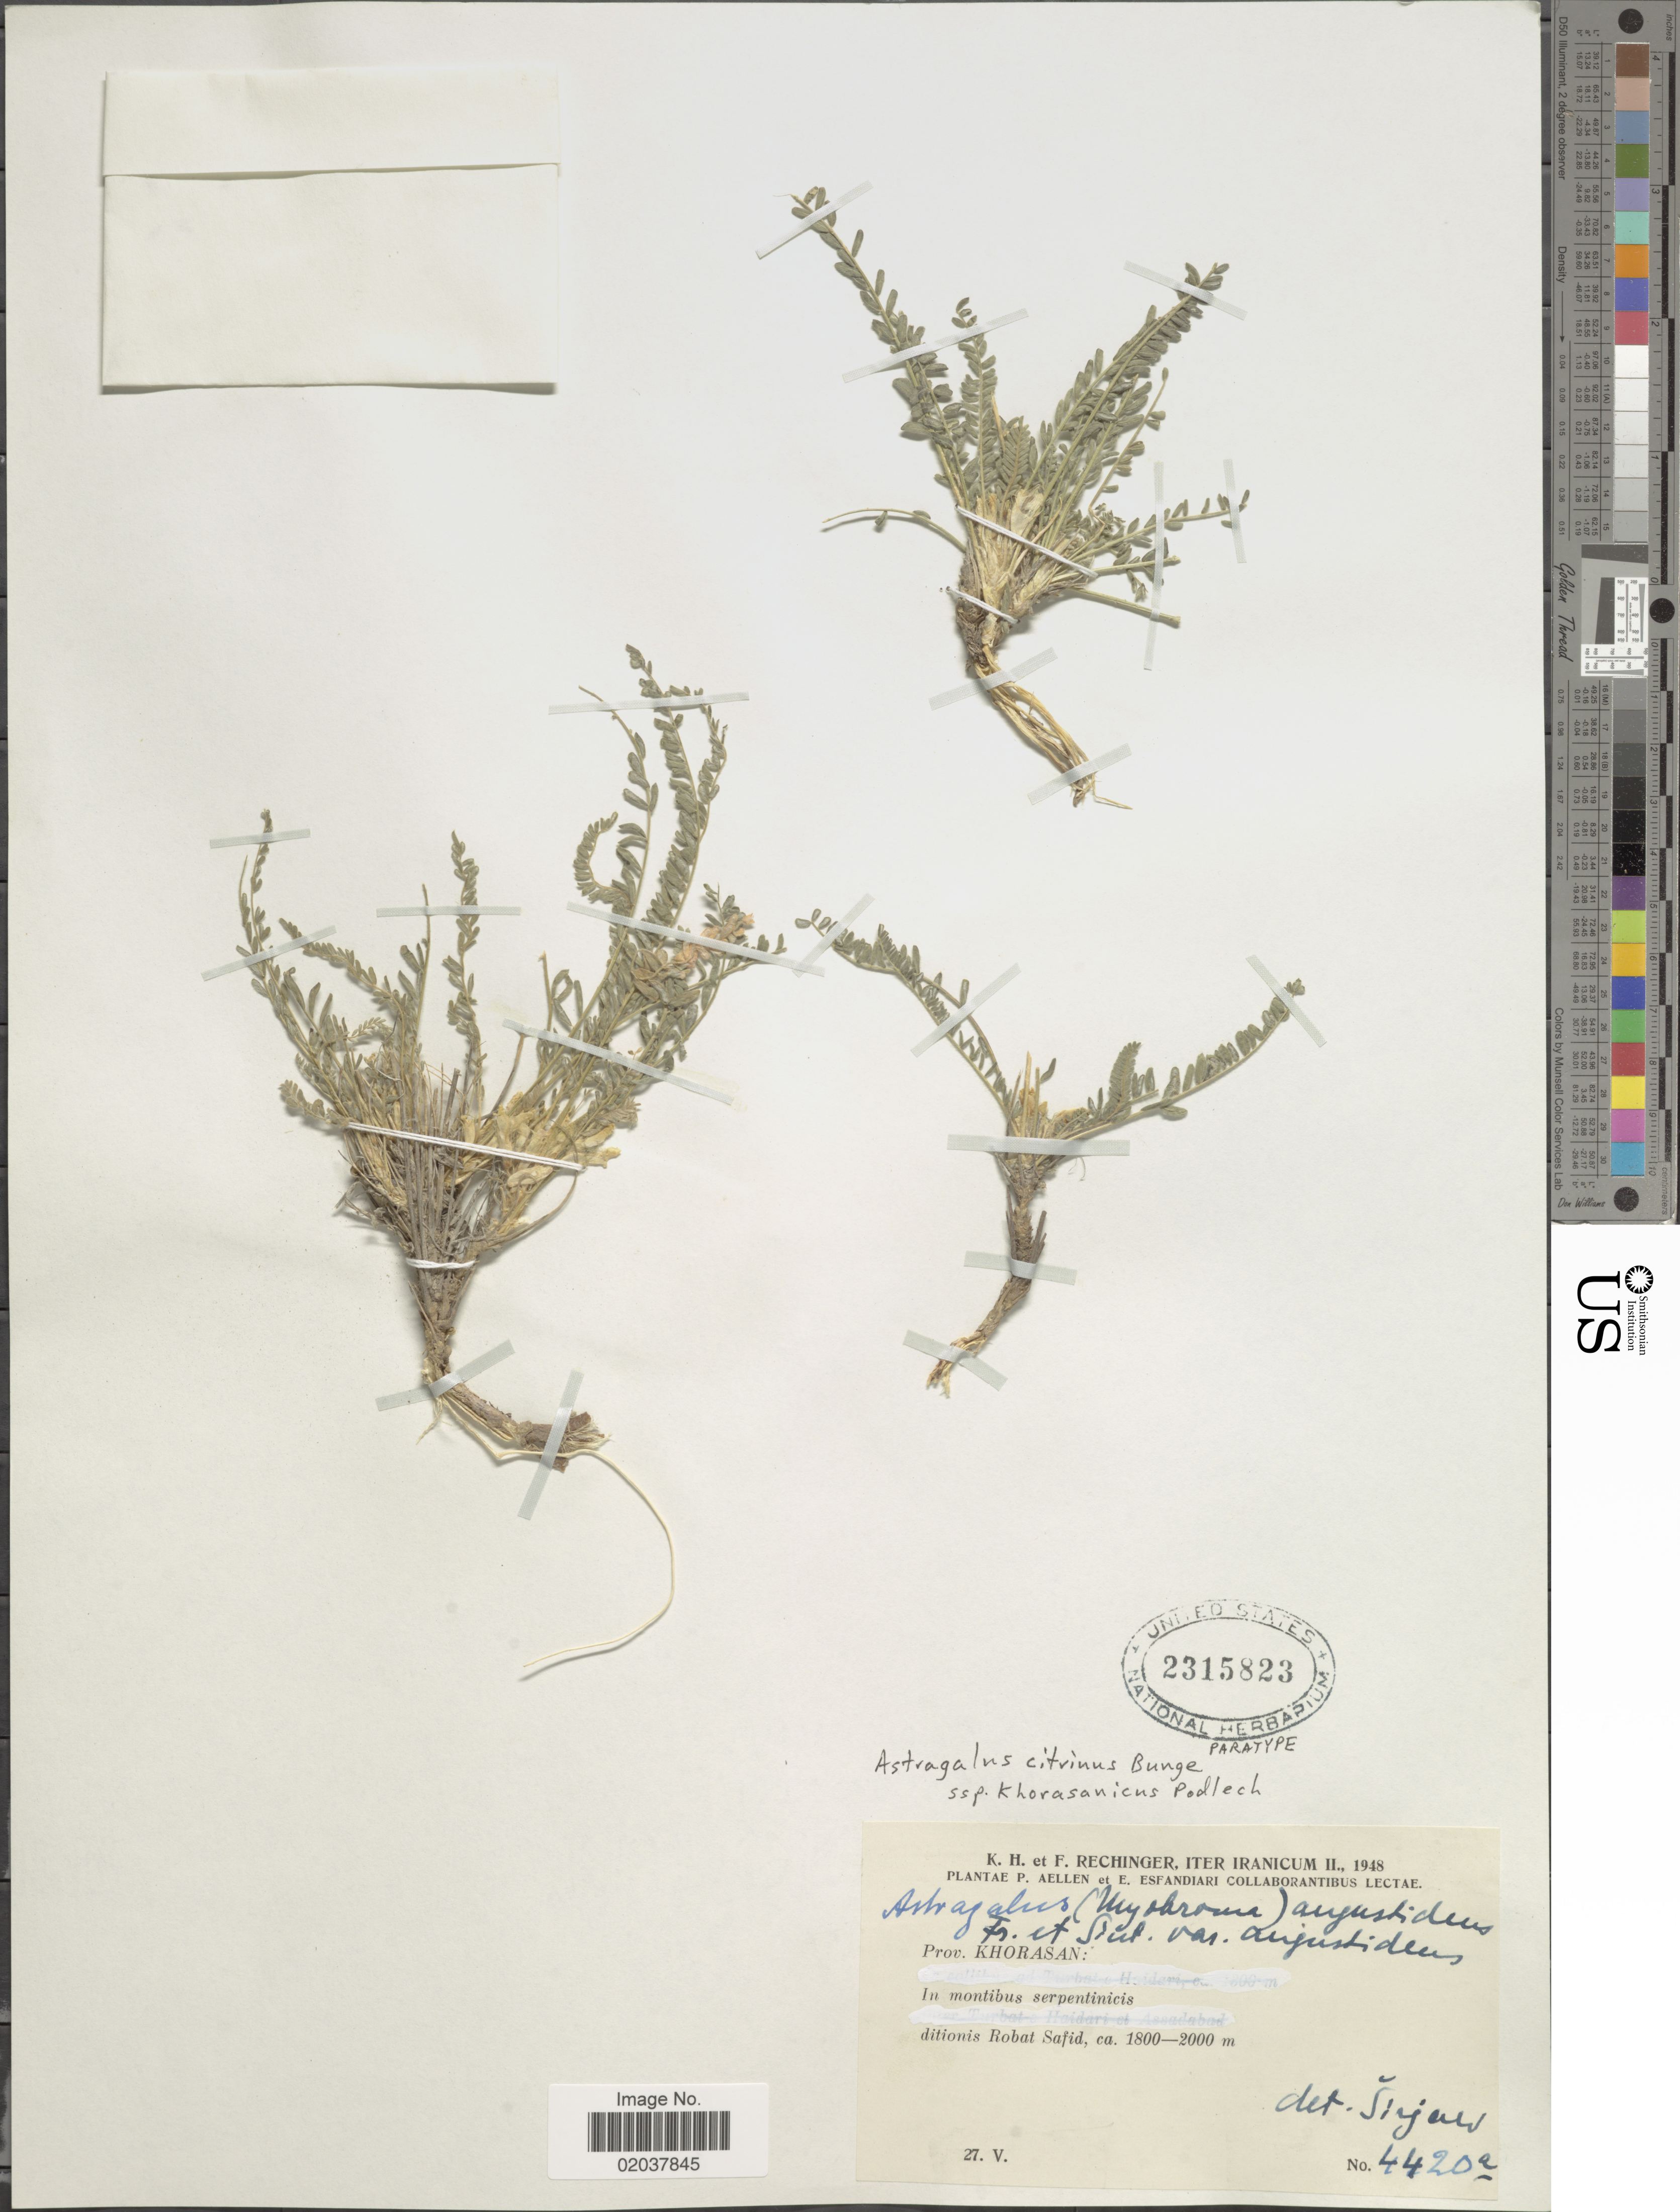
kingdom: Plantae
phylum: Tracheophyta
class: Magnoliopsida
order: Fabales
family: Fabaceae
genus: Astragalus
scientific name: Astragalus citrinus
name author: Bunge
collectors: K. H. Rechinger & F. Rechinger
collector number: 4420a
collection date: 1948-05-27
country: Iran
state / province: Khorasan [obsolete]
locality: Ditionis Robat Safid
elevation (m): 1800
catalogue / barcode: US 2315823